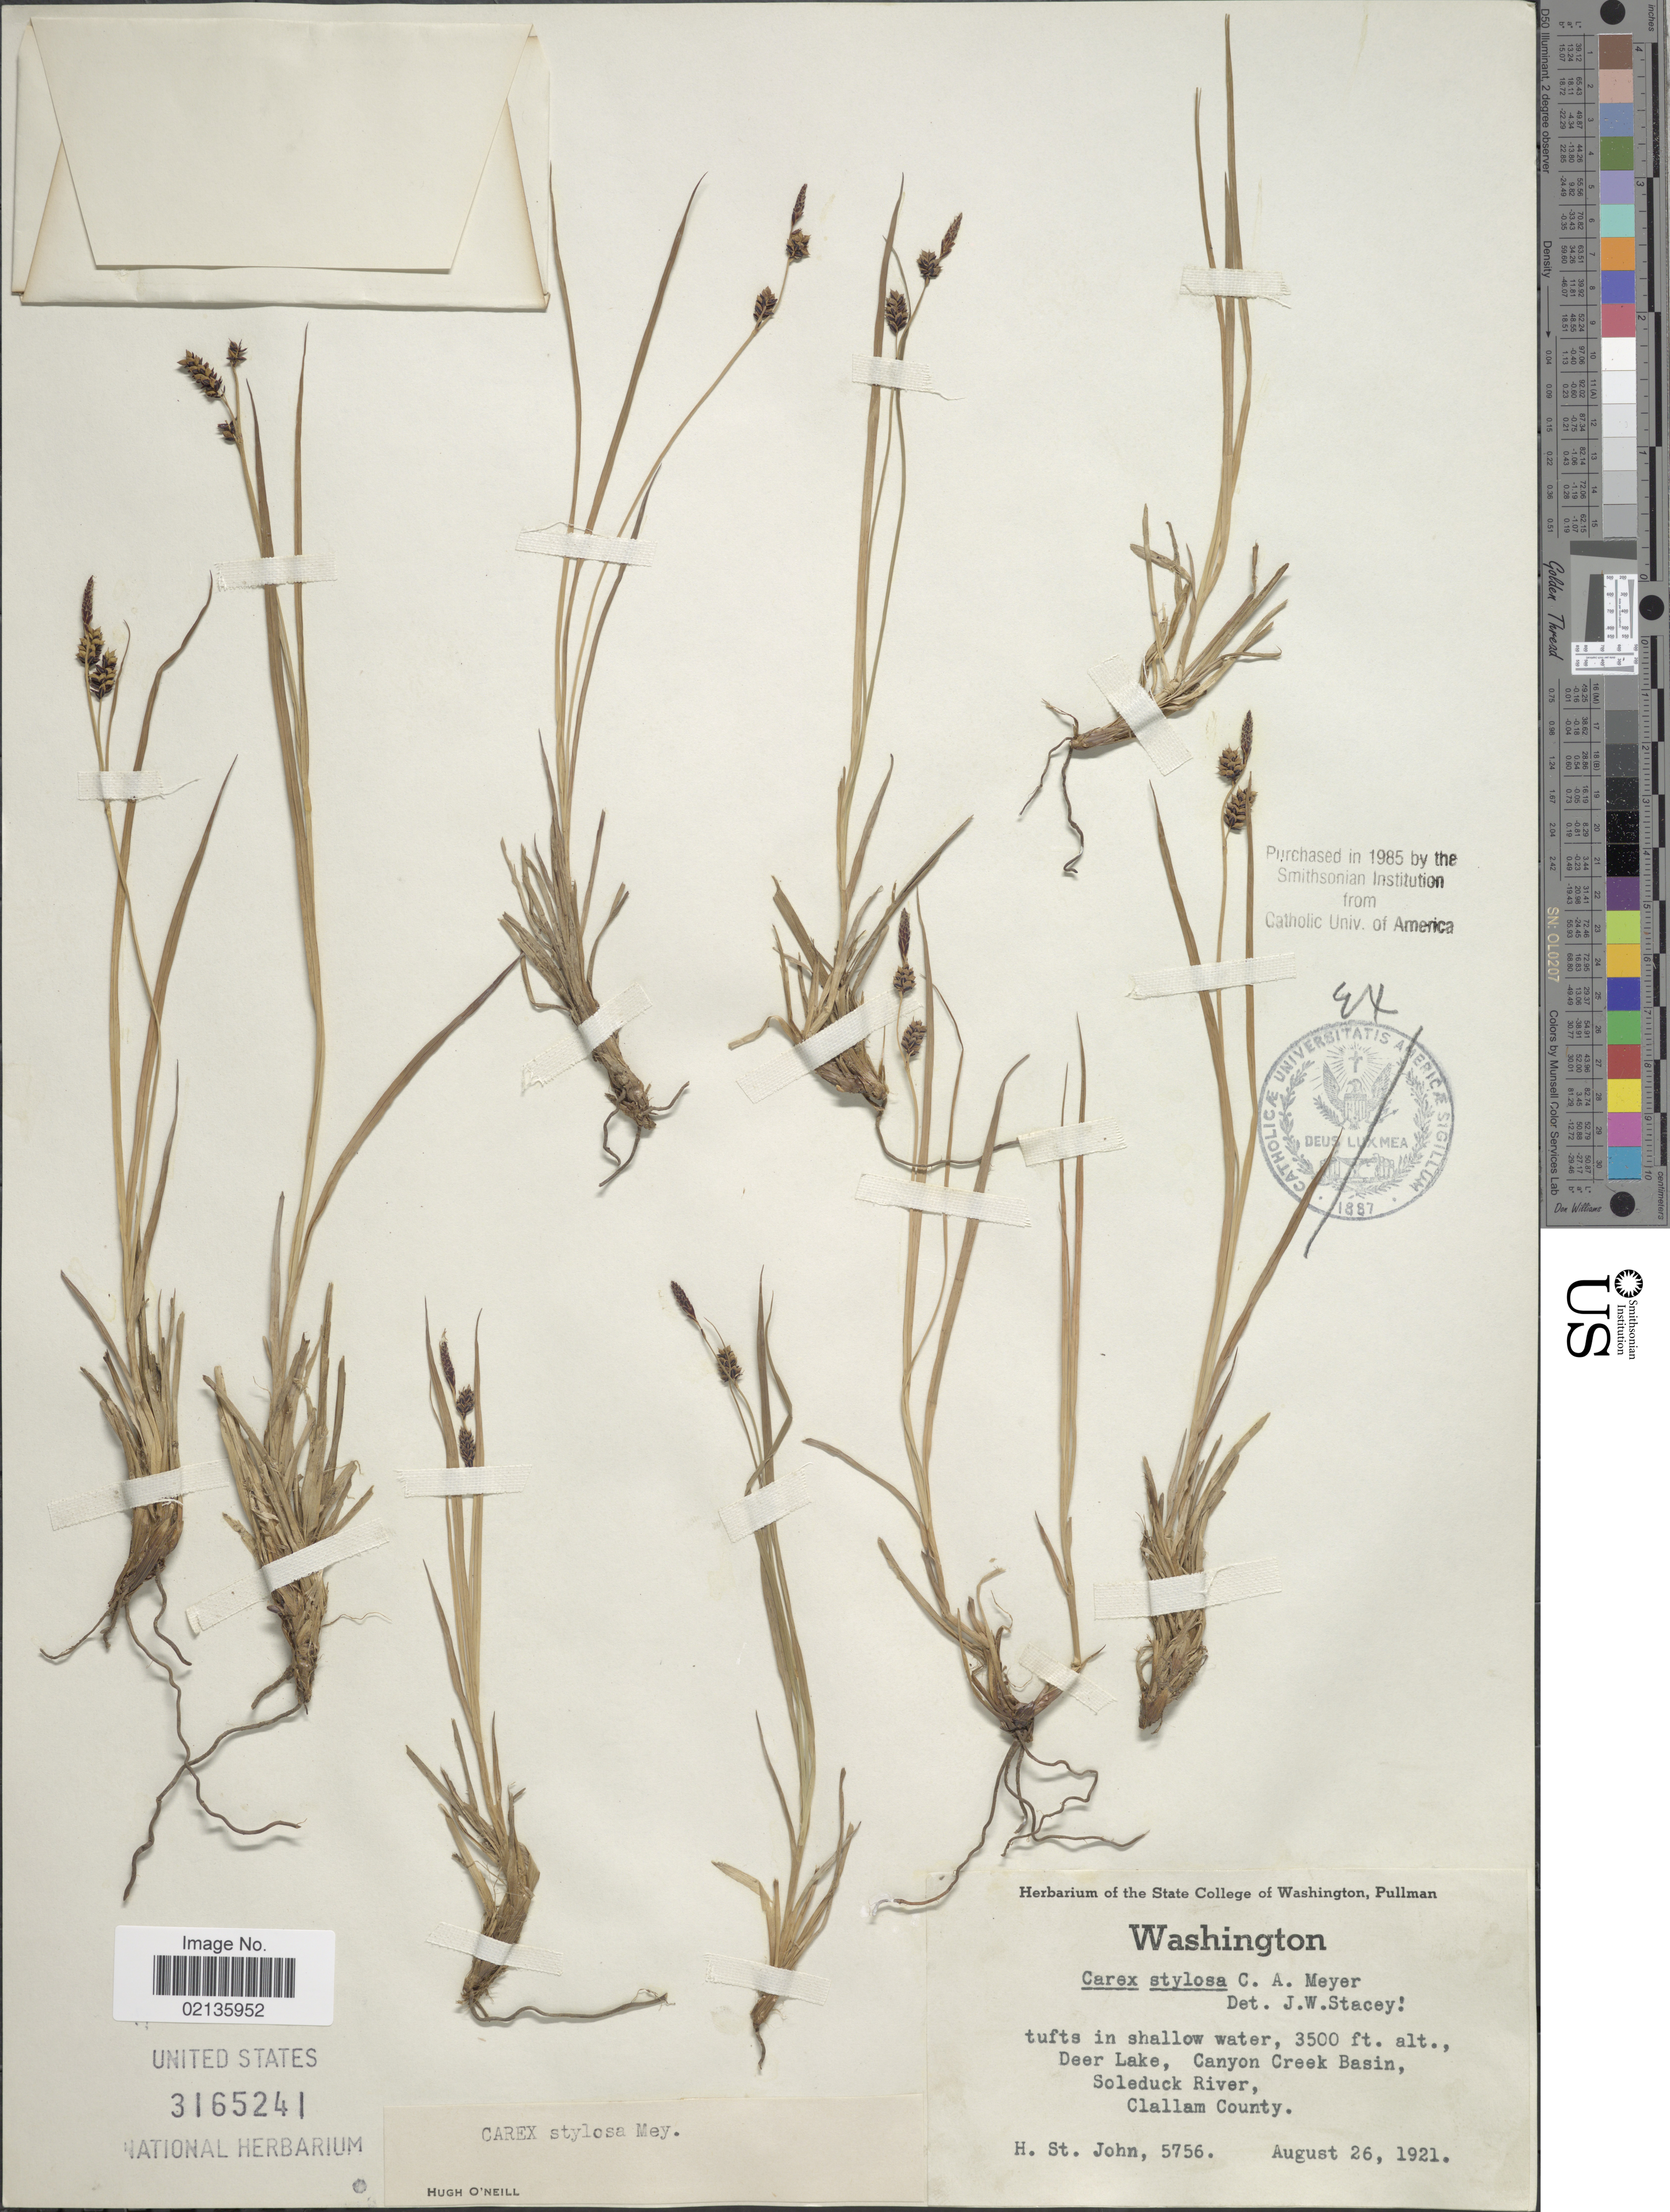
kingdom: Plantae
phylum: Tracheophyta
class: Liliopsida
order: Poales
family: Cyperaceae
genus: Carex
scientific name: Carex stylosa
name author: C.A. Mey.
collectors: H. St. John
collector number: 5756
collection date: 1921-08-26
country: United States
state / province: Washington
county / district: Clallam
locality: Deer Lake, Canyon Creek Basin, Soleduck River, Clallam County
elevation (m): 1067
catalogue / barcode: US 3165241